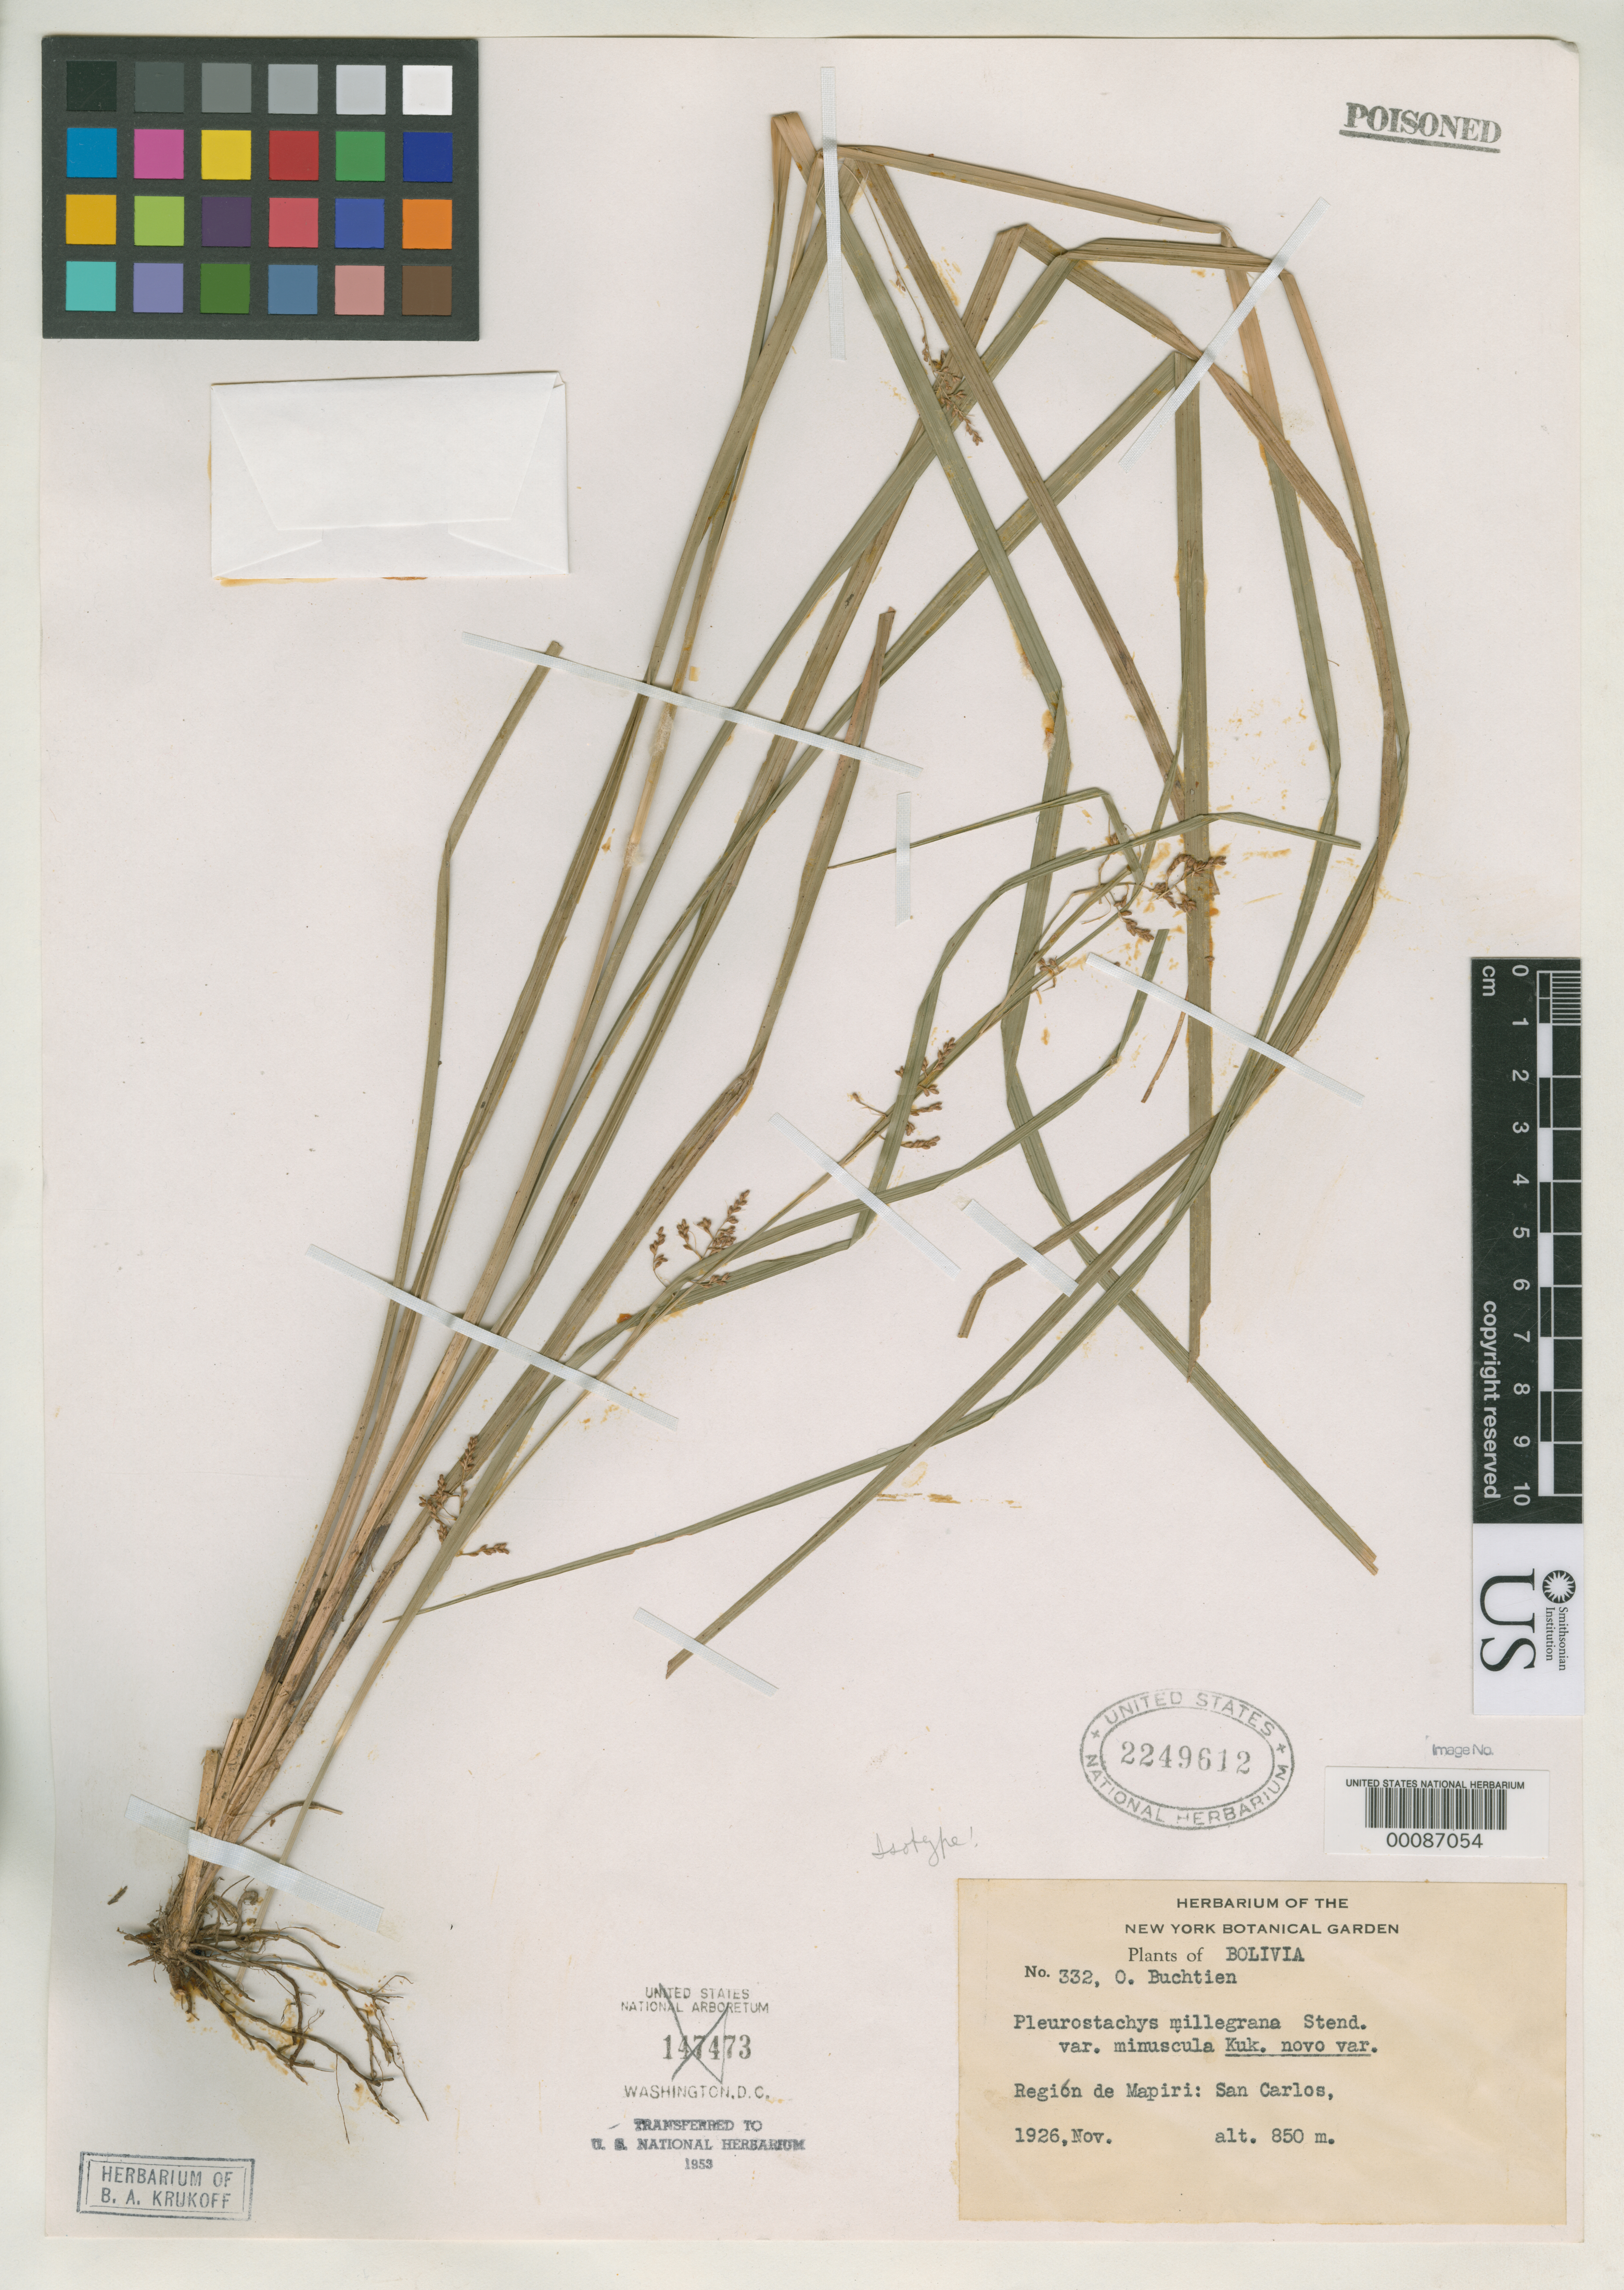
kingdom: Plantae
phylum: Tracheophyta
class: Liliopsida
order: Poales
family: Cyperaceae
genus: Pleurostachys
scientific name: Pleurostachys millegrana var. minuscula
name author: Kük.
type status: Isotype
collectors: O. Buchtien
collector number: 332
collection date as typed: Nov 1926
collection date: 1926-11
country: Bolivia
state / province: La Paz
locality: Mapiri region, San Carlos.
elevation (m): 850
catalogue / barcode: US 2249612